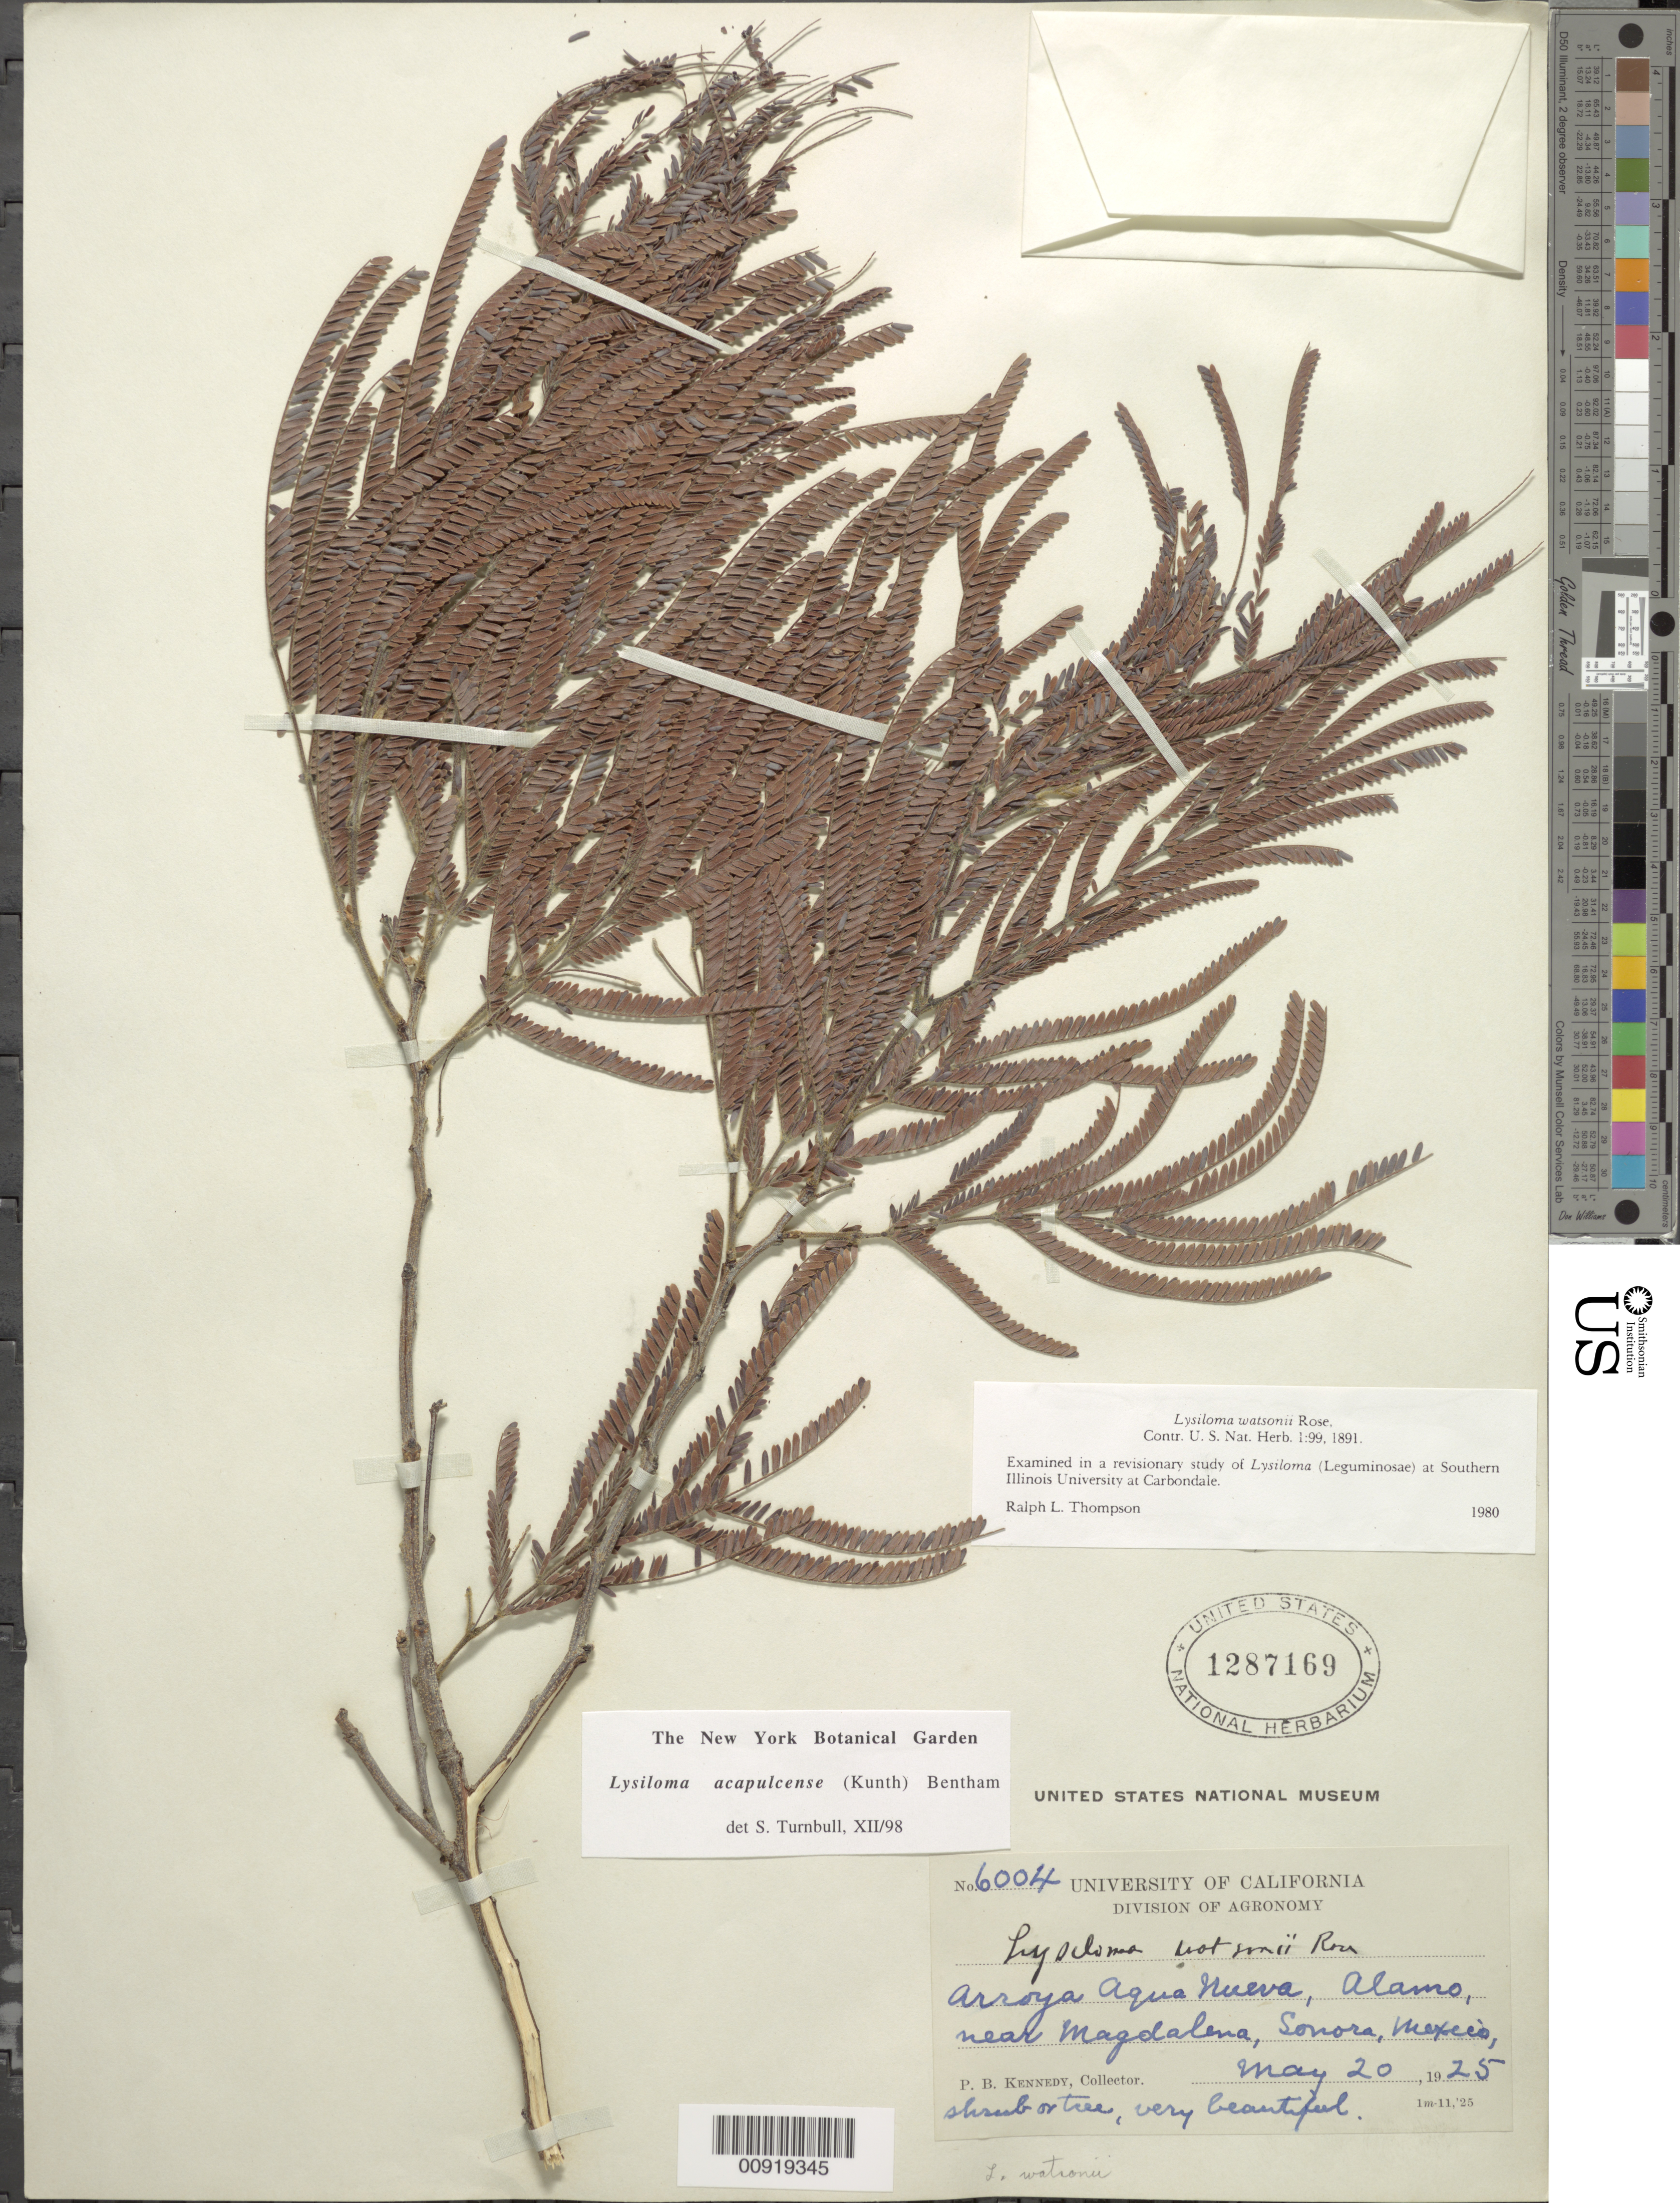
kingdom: Plantae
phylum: Tracheophyta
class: Magnoliopsida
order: Fabales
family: Fabaceae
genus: Lysiloma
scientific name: Lysiloma acapulcense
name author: (Kunth) Benth.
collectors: P. B. Kennedy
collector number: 6004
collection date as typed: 20 May 1925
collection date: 1925-05-20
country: Mexico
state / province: Sonora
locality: Arroyo Agua Nueva, Alamo, near Magdalena, Sonora.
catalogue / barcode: US 1287169